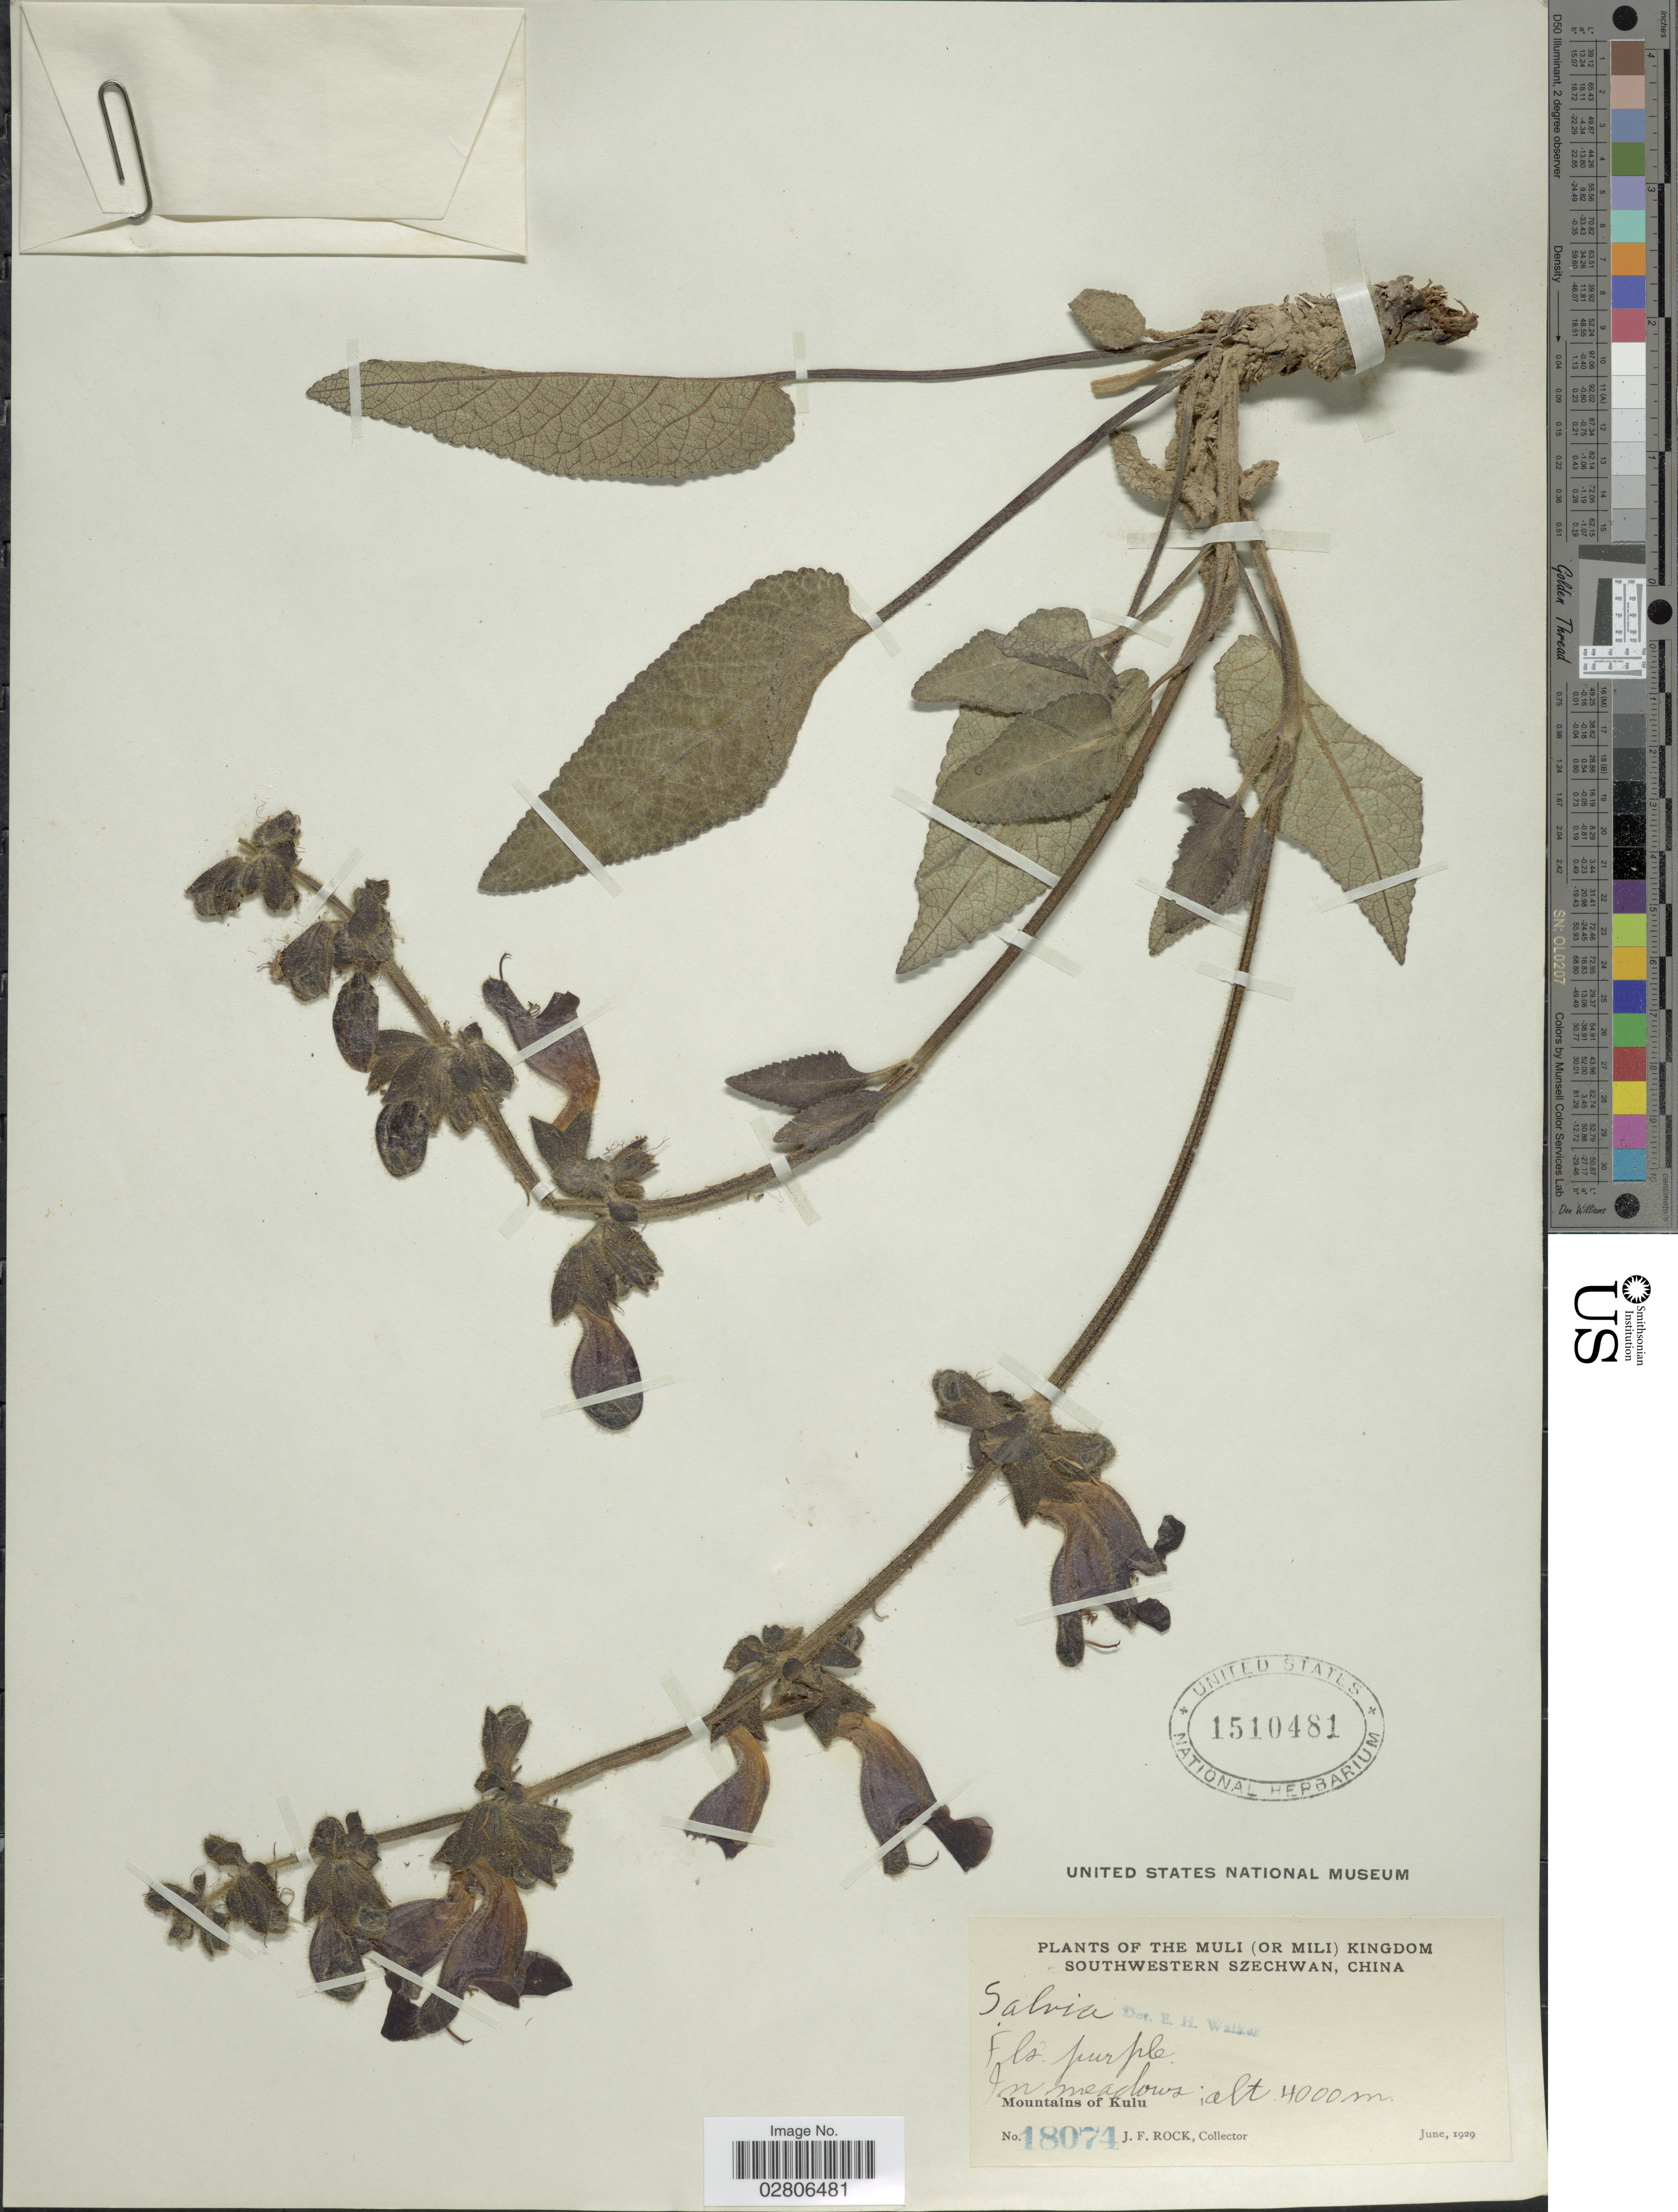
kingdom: Plantae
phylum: Tracheophyta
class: Magnoliopsida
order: Lamiales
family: Lamiaceae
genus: Salvia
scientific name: Salvia sp.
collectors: J. Rock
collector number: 18074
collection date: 1929-06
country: China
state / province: Sichuan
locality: The Muli (or Mili) Kingdom. Southwestern Szechwan. Mountains of Kulu.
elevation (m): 4000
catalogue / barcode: US 1510481